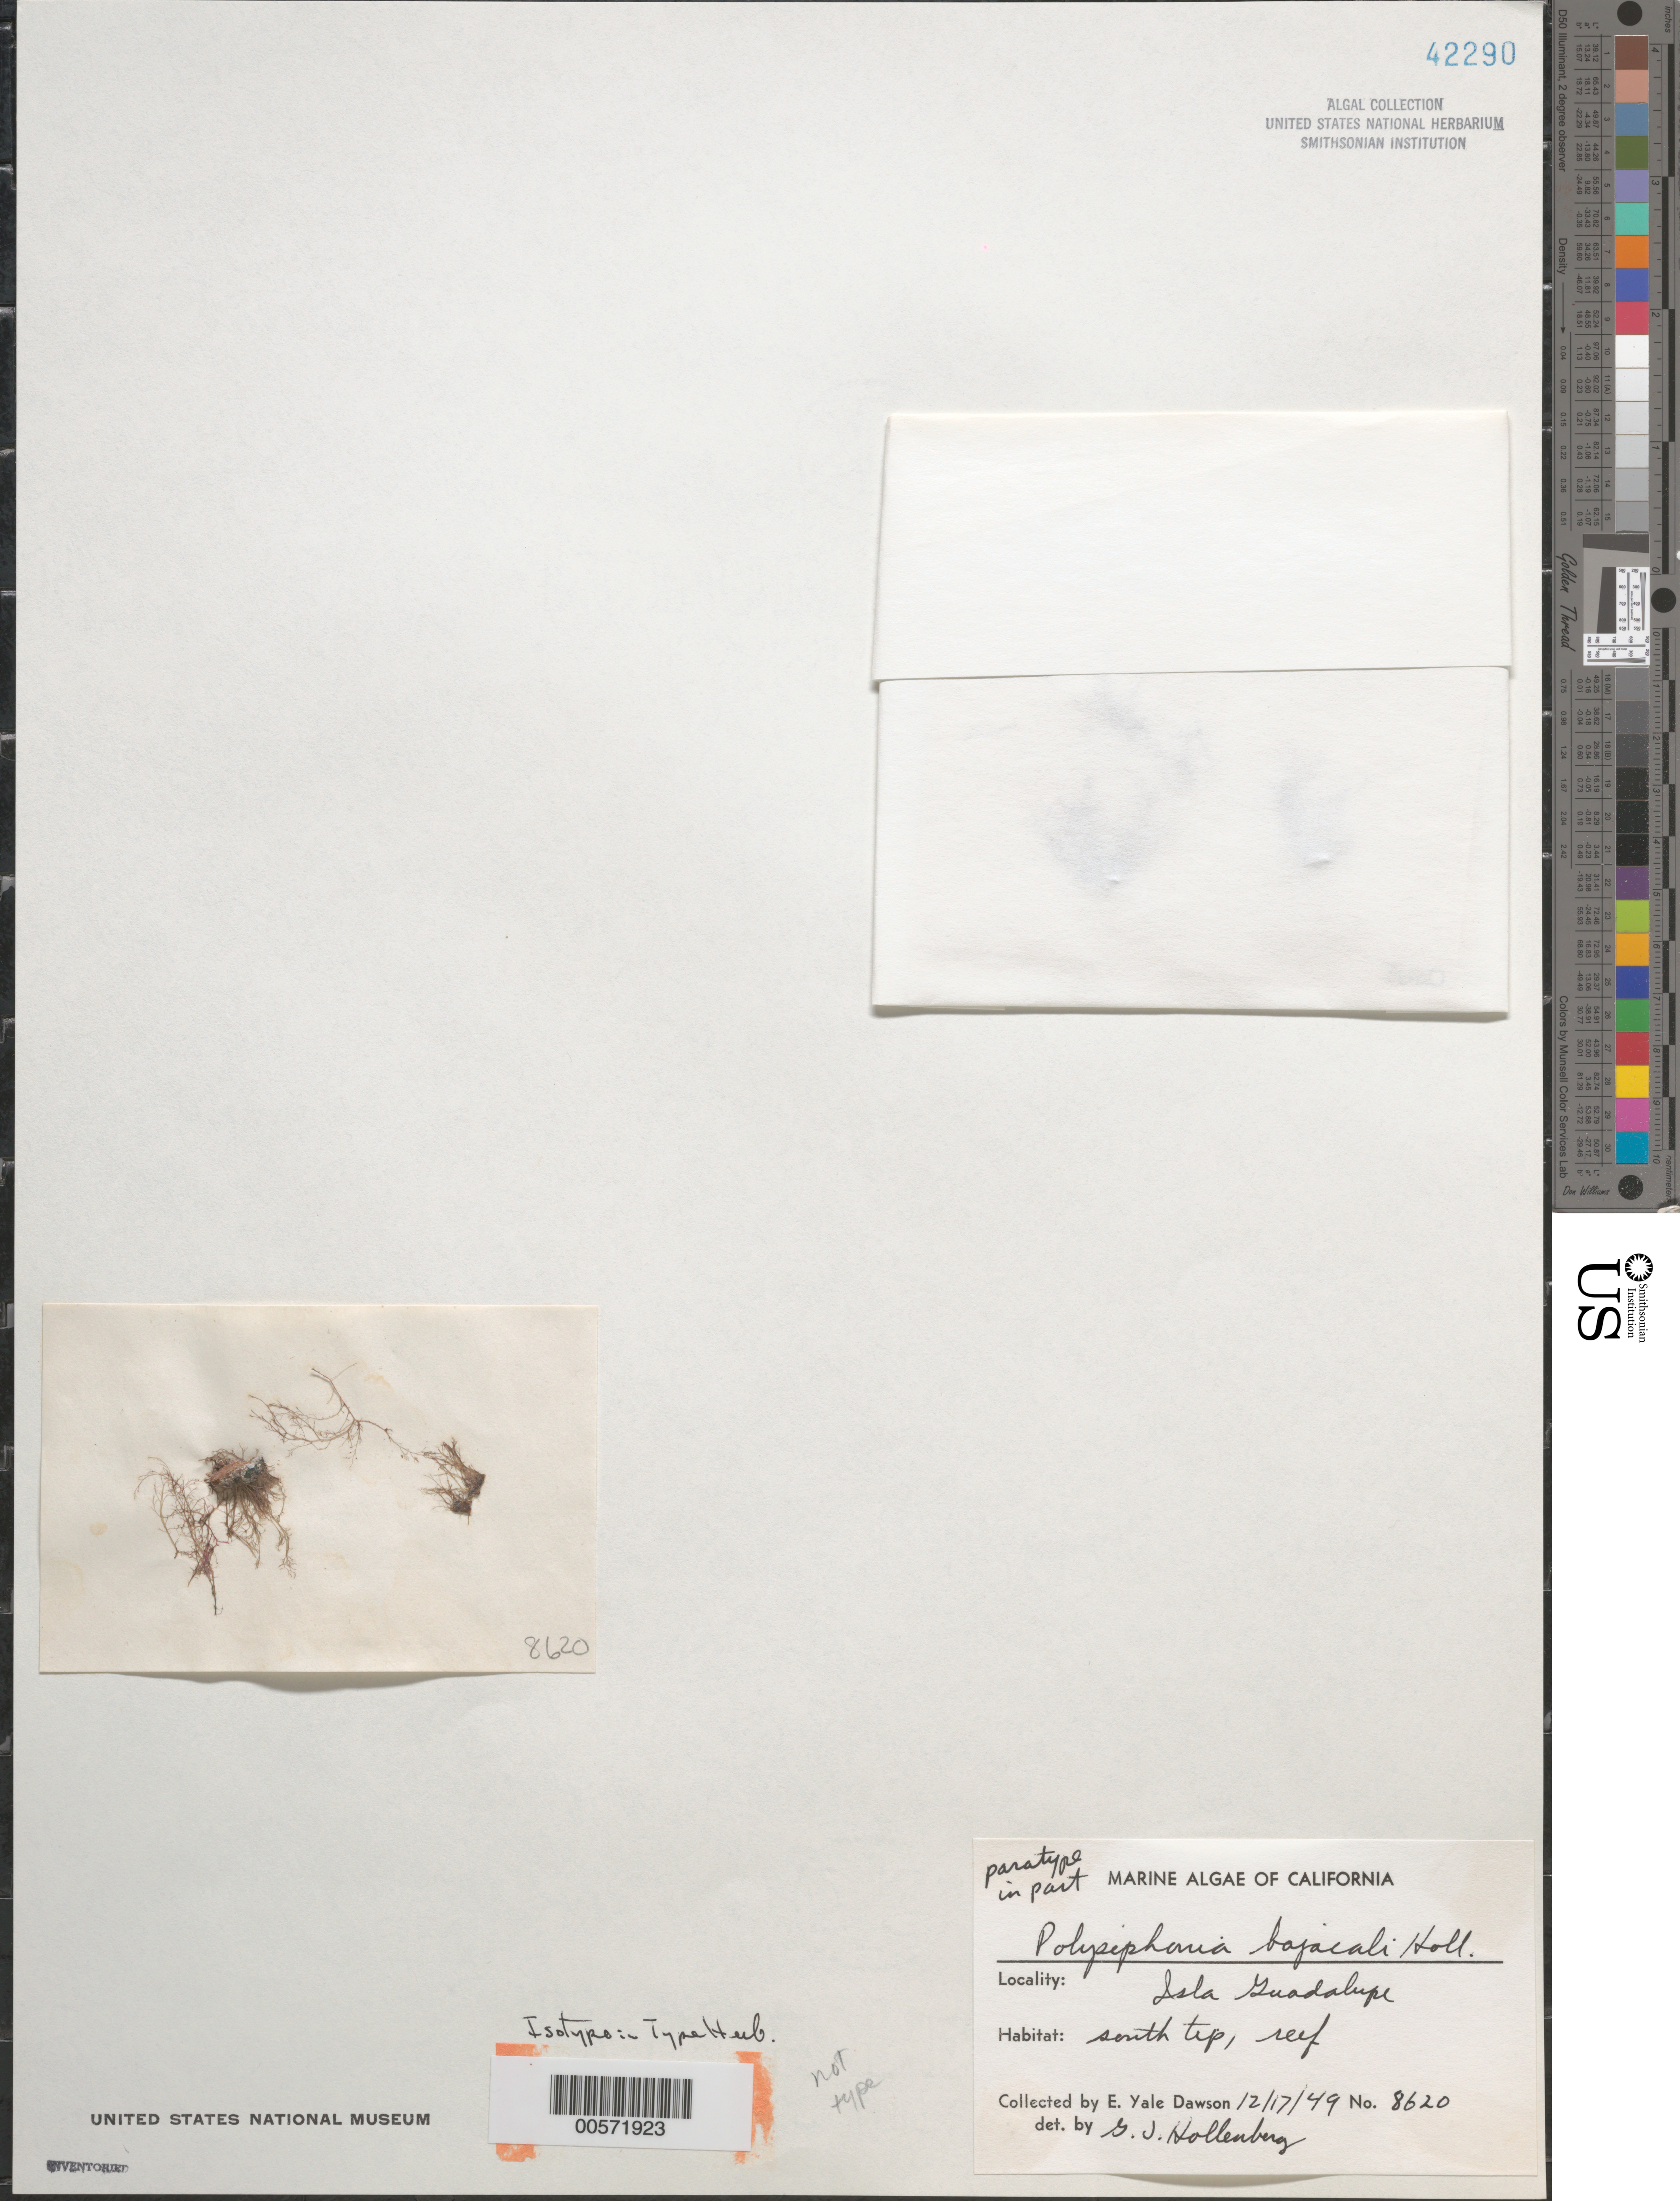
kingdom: Plantae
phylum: Rhodophyta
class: Florideophyceae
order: Ceramiales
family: Rhodomelaceae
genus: Melanothamnus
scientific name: Melanothamnus bajacali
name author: (Hollenb.) Diaz-Tapia & Maggs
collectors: E. Y. Dawson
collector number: EYD 8620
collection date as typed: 17 December 1949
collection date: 1949-12-17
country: Mexico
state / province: Baja California Norte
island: Isla Guadalupe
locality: southern tip, Guadalupe island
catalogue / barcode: US 42290